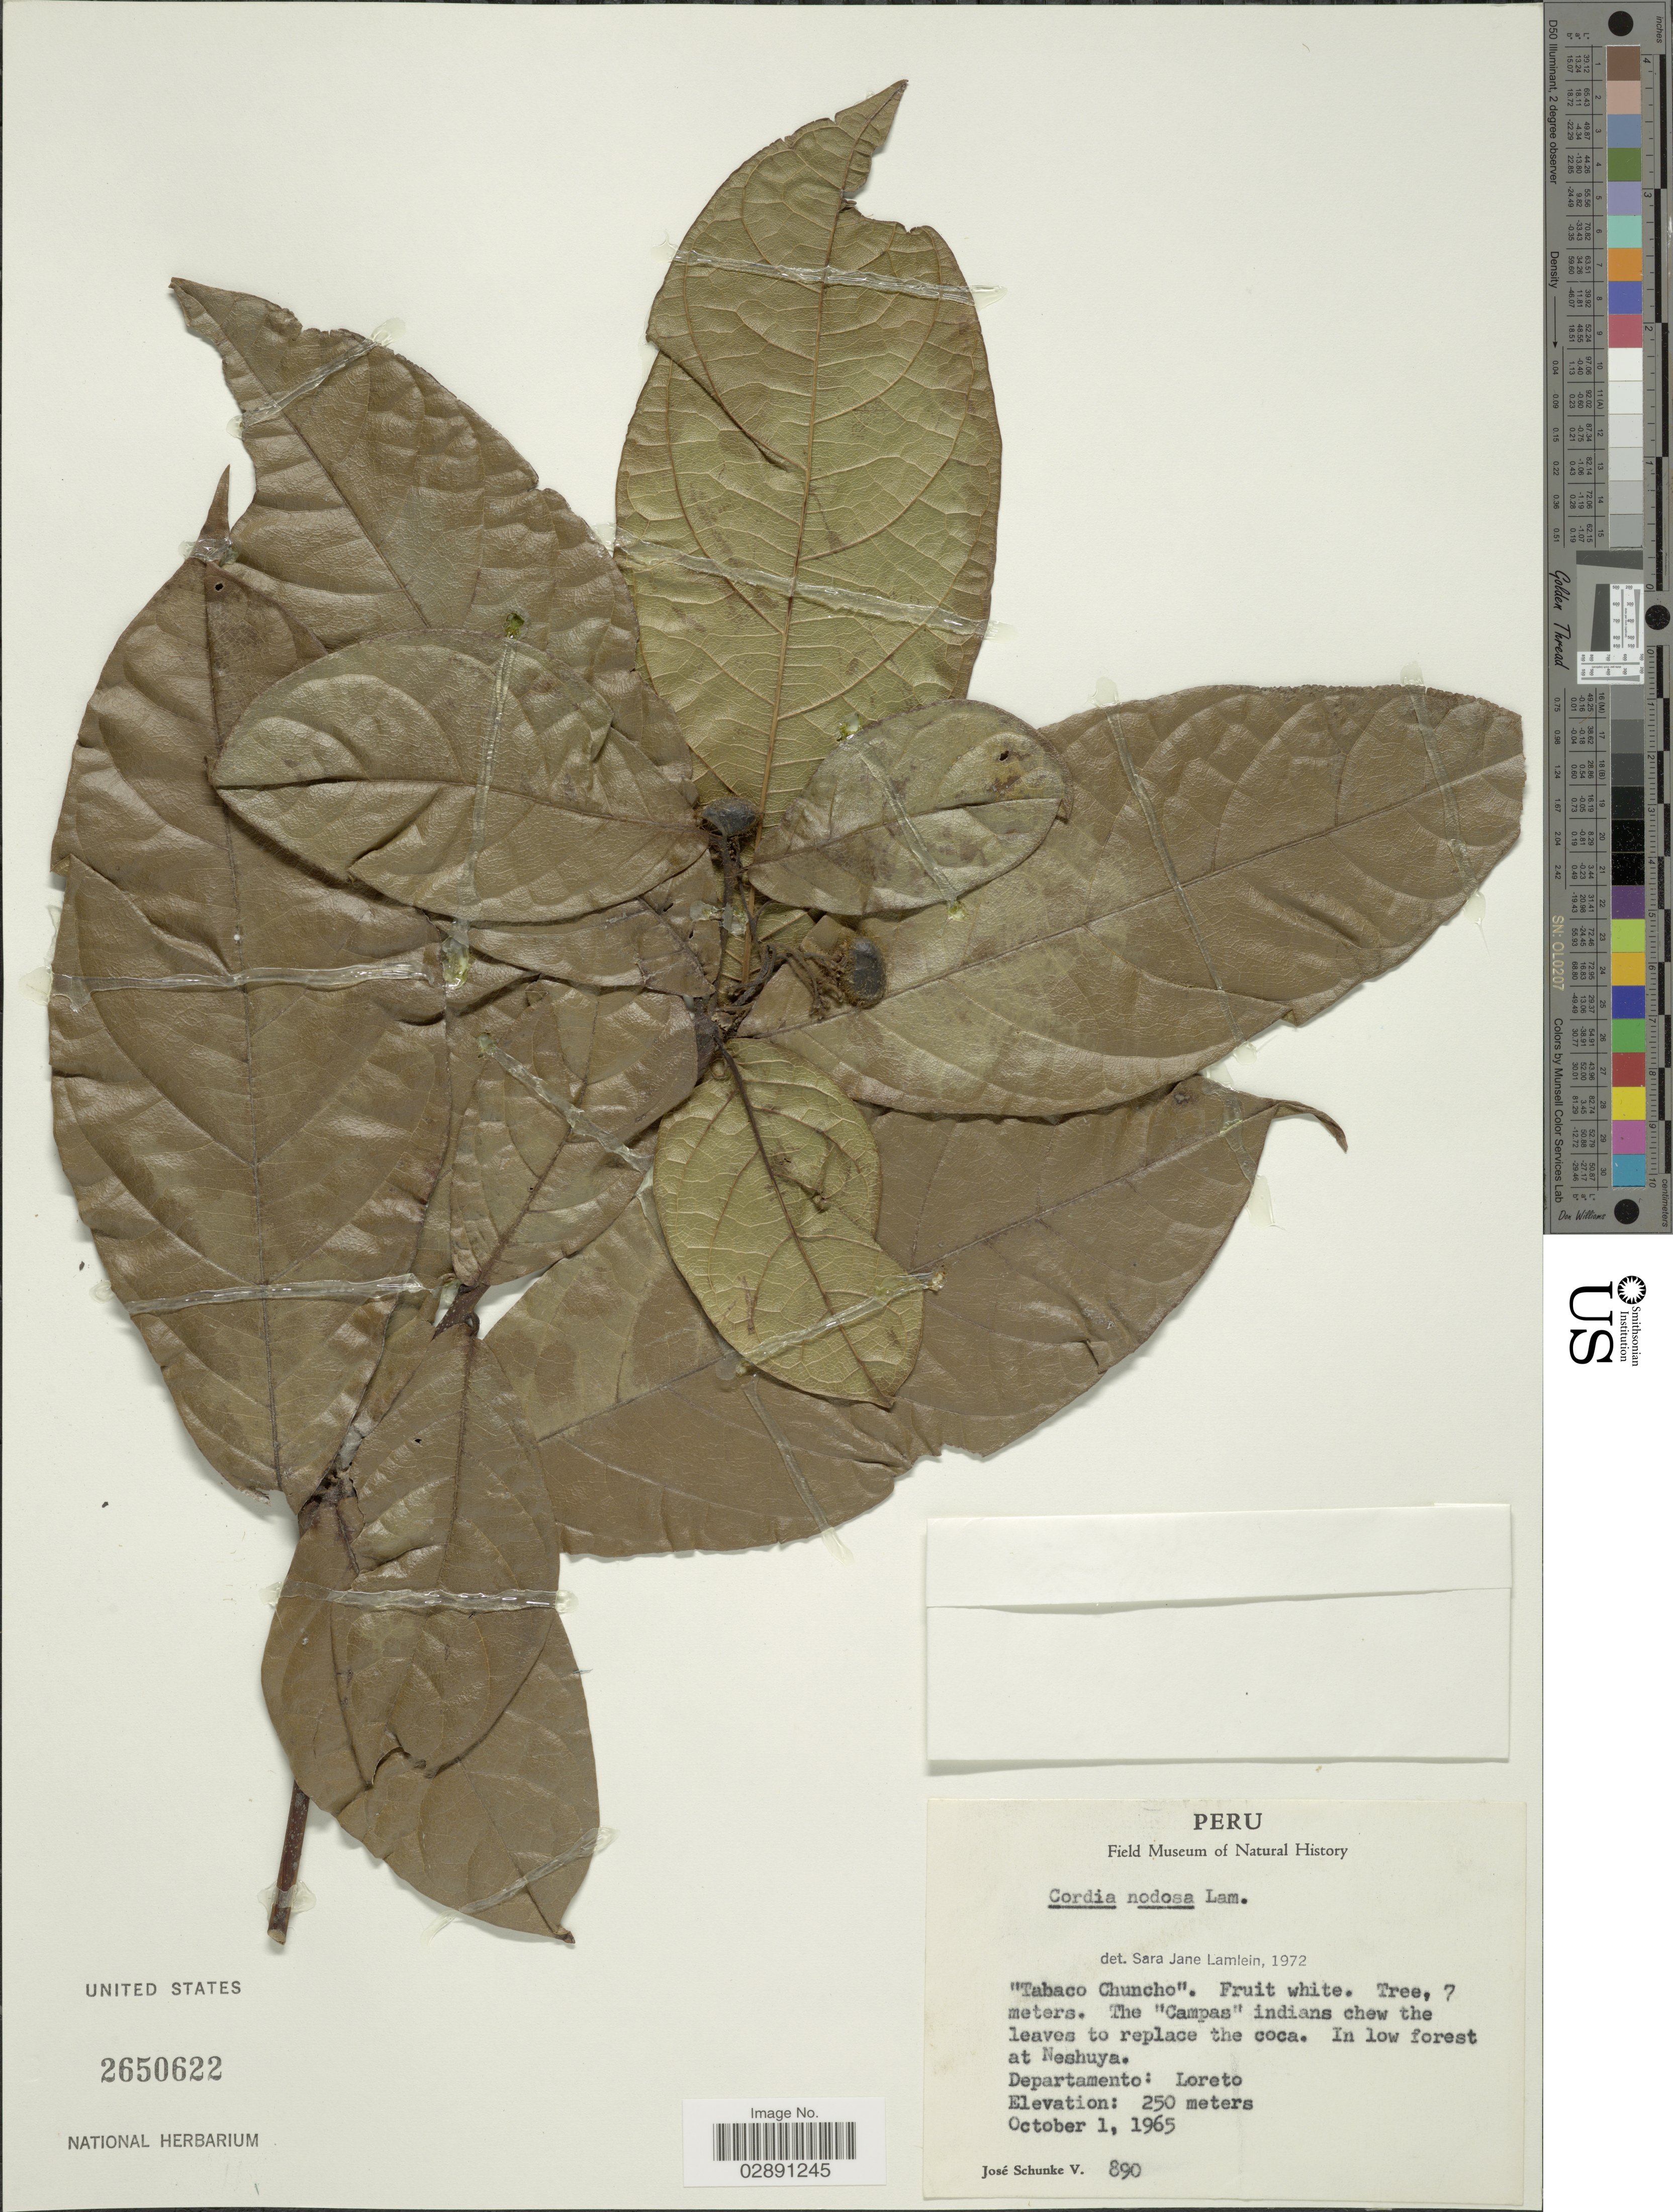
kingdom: Plantae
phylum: Tracheophyta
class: Magnoliopsida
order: Boraginales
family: Cordiaceae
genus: Cordia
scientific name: Cordia nodosa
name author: Lam.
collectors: J. Schunke Vigo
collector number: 890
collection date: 1965-10-01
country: Peru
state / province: Loreto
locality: In low forest at Neshuya. Departamento: Loreto.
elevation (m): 250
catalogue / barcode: US 2650622